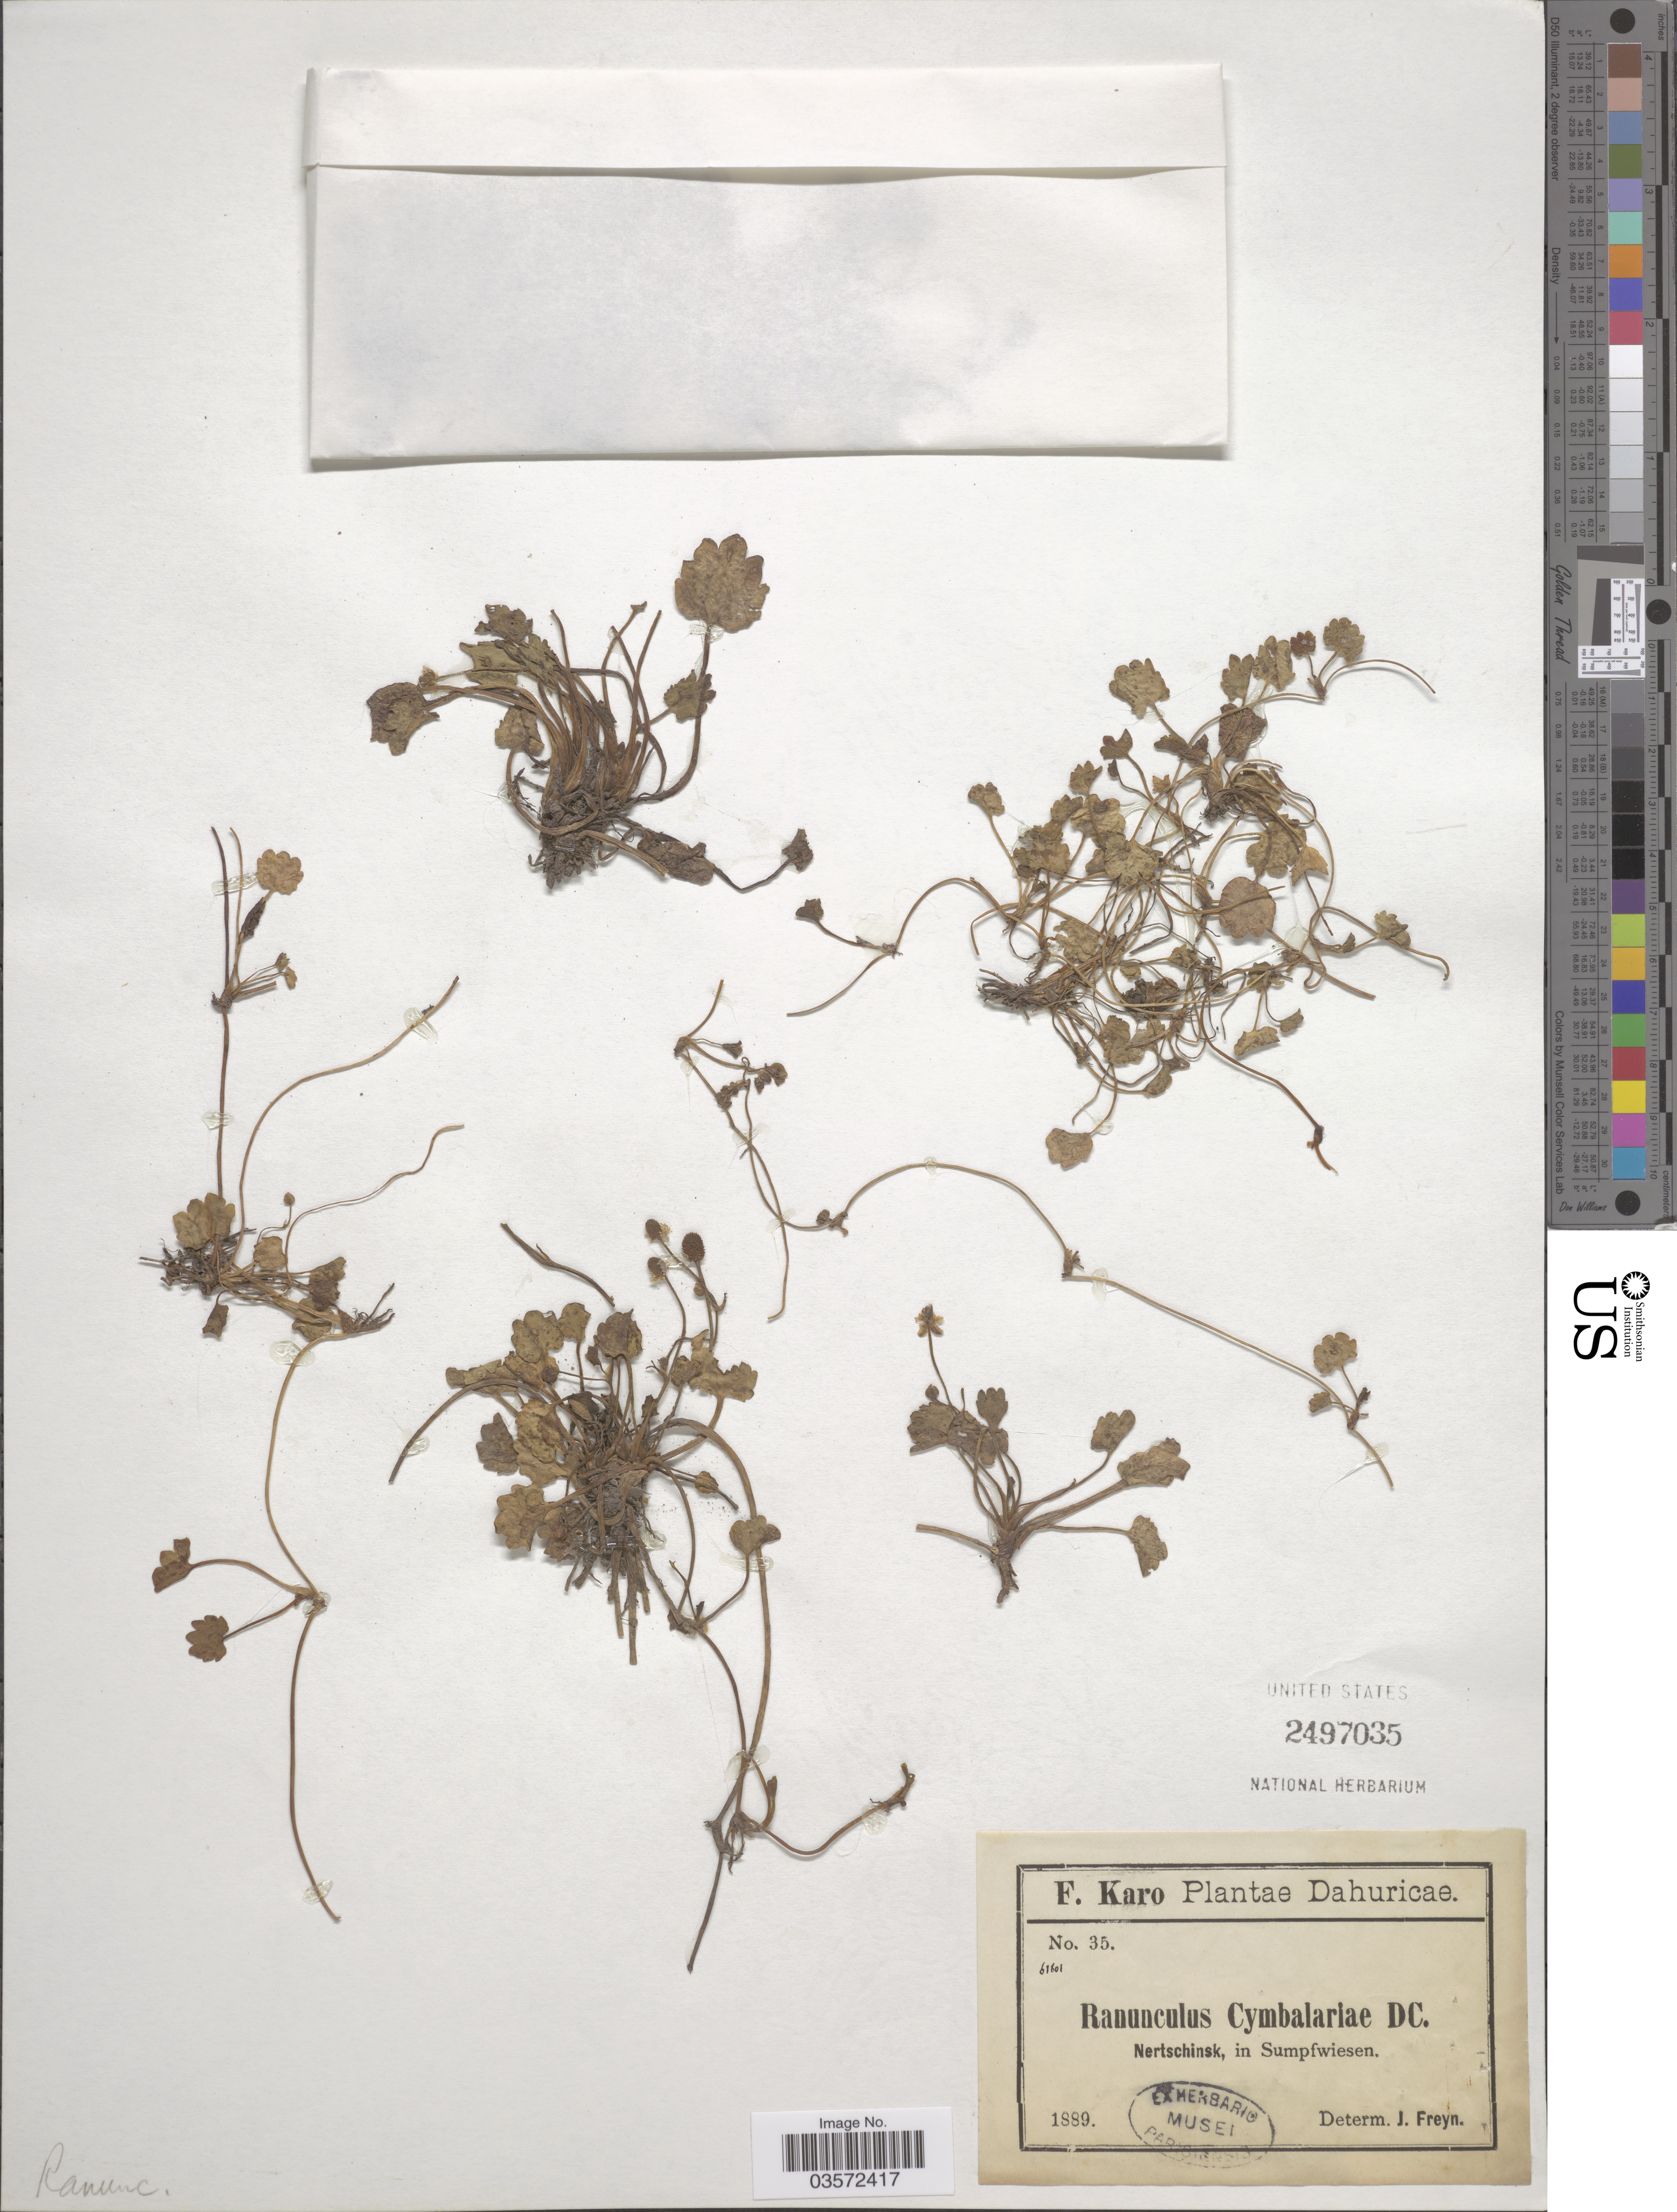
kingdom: Plantae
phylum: Tracheophyta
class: Magnoliopsida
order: Ranunculales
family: Ranunculaceae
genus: Halerpestes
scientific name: Halerpestes cymbalaria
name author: (Pursh) Greene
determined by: Strong, M. T., (US), Smithsonian Institution - National Museum of Natural History (UNITED STATES)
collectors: F. Karo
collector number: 35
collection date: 1889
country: Russian Federation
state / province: Zabaykalsky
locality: Dahuricæ. Nertschinsk, in Sumpfwiesen.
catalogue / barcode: US 2497035